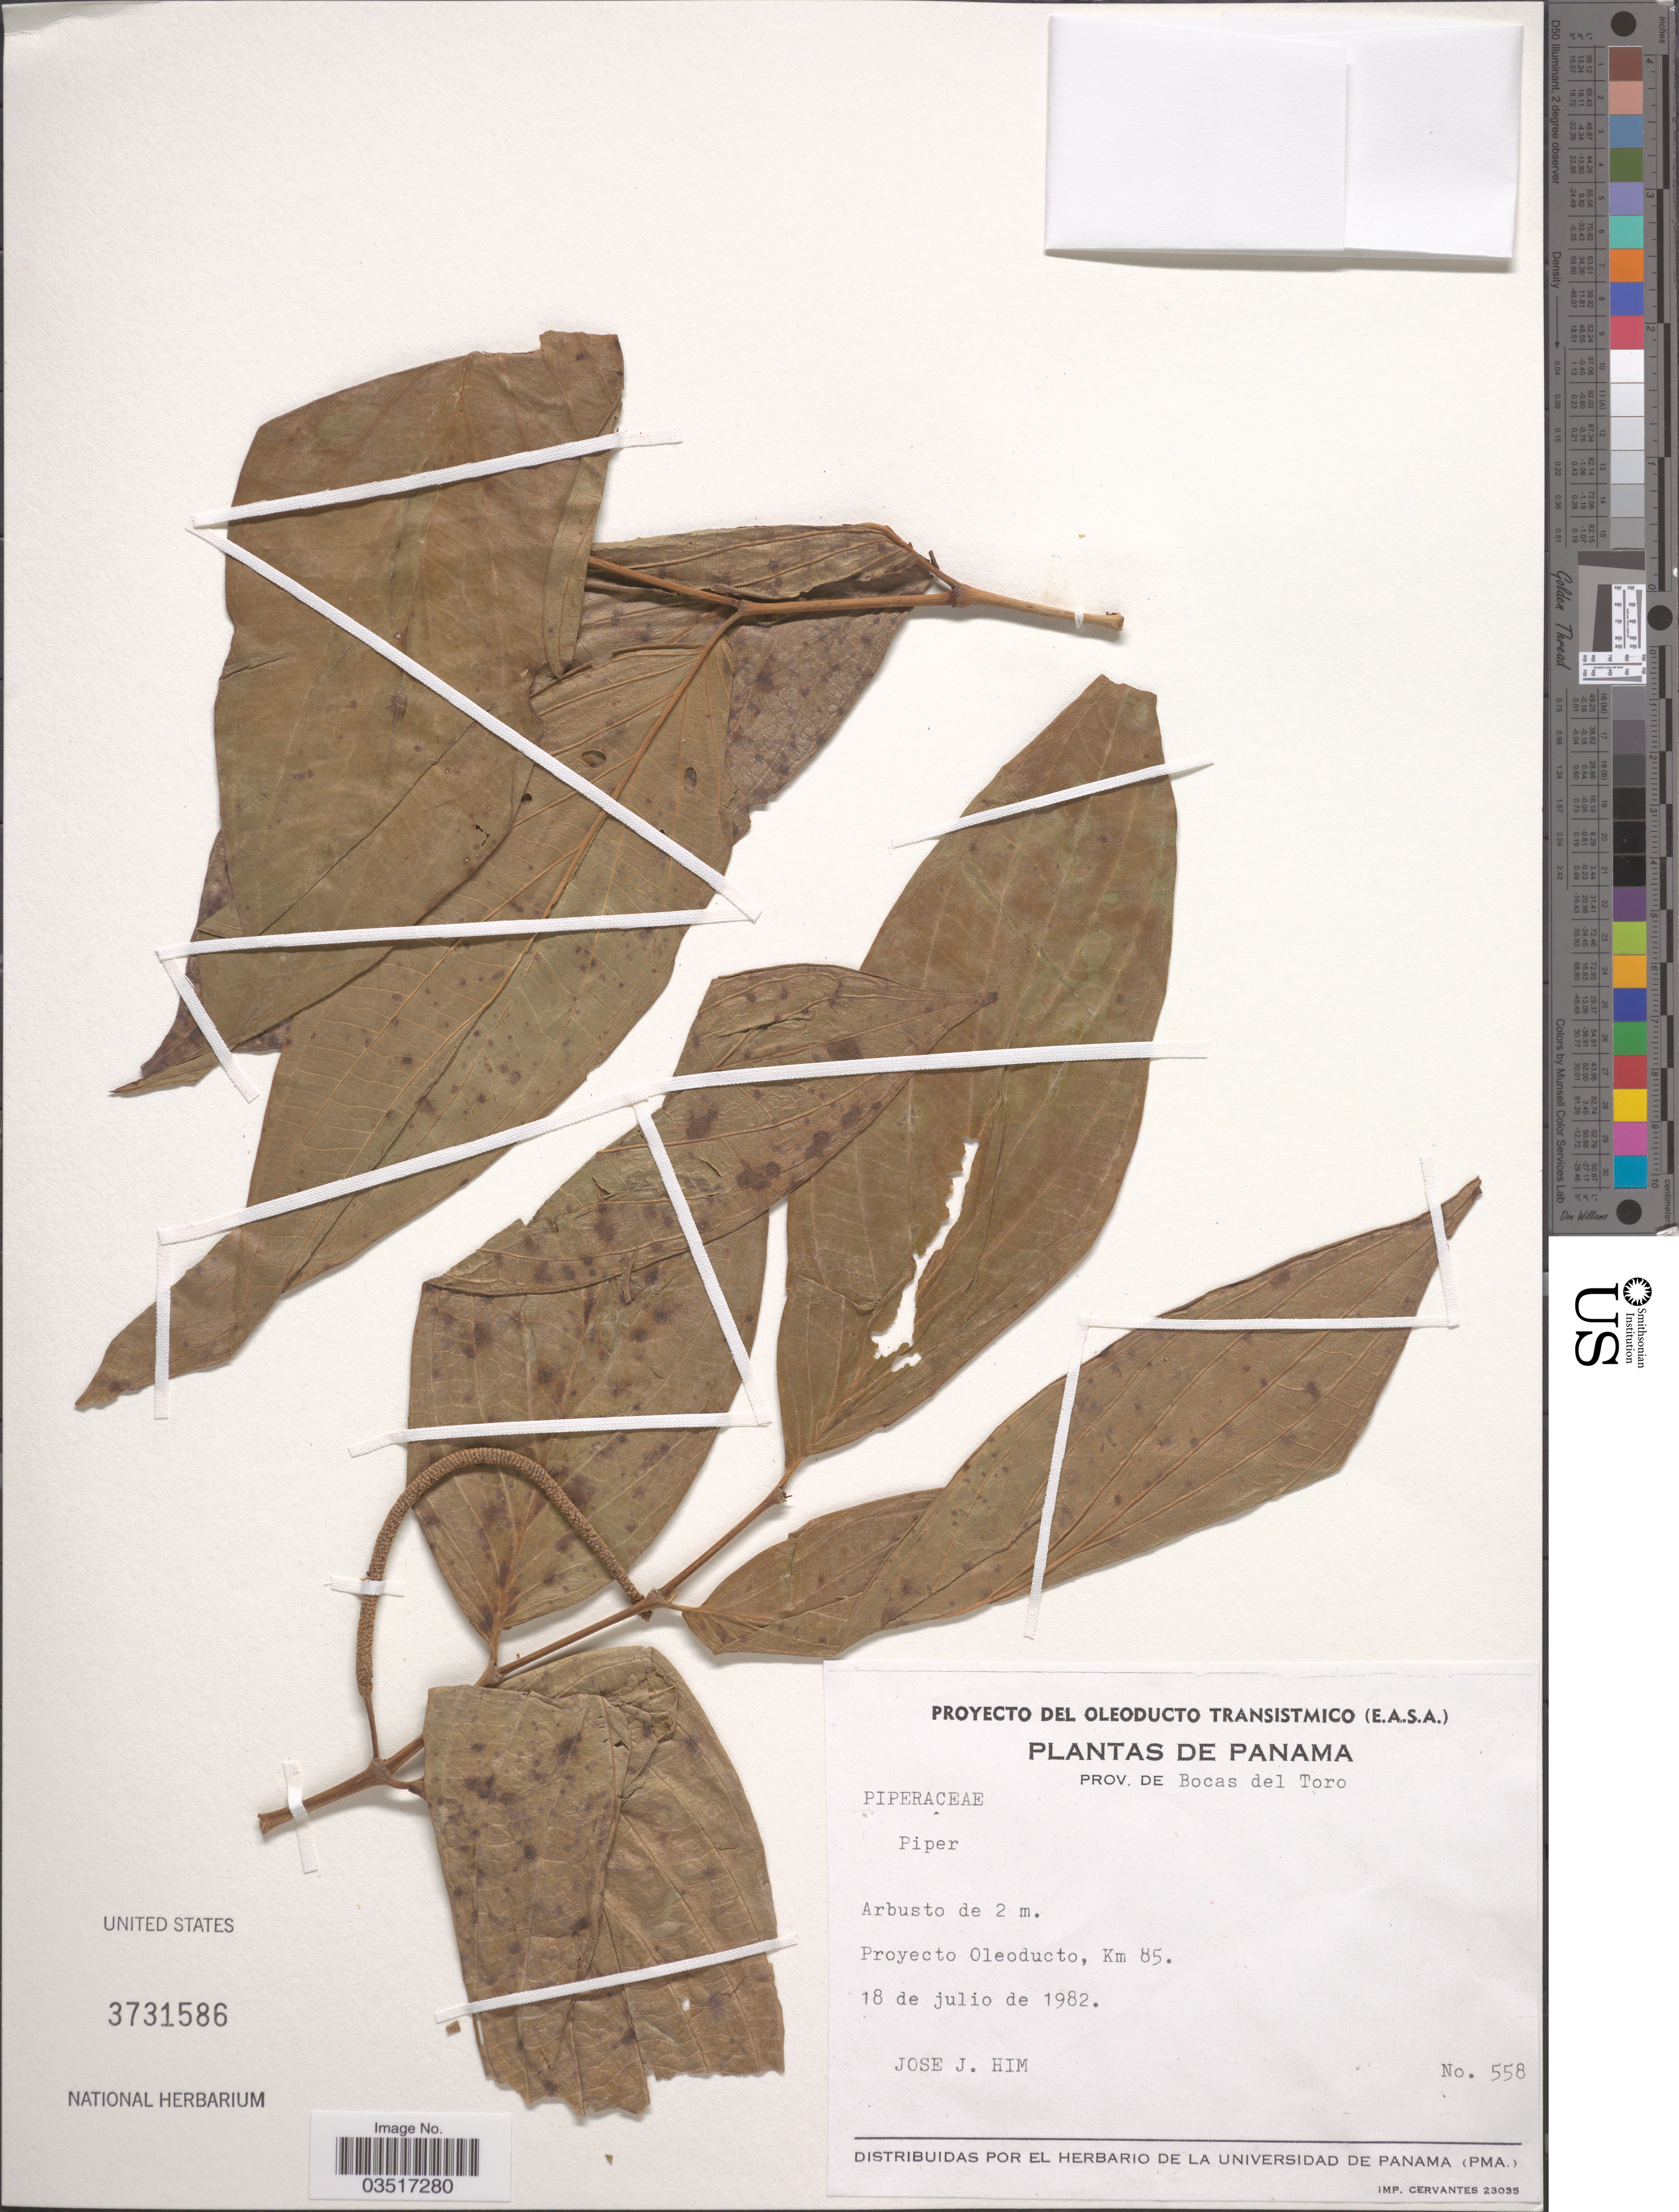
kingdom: Plantae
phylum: Tracheophyta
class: Magnoliopsida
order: Piperales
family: Piperaceae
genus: Piper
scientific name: Piper sp.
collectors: J. Him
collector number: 558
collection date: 1982-07-18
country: Panama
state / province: Bocas del Toro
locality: Proyecto Oleoducto, Km 85.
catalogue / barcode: US 3731586